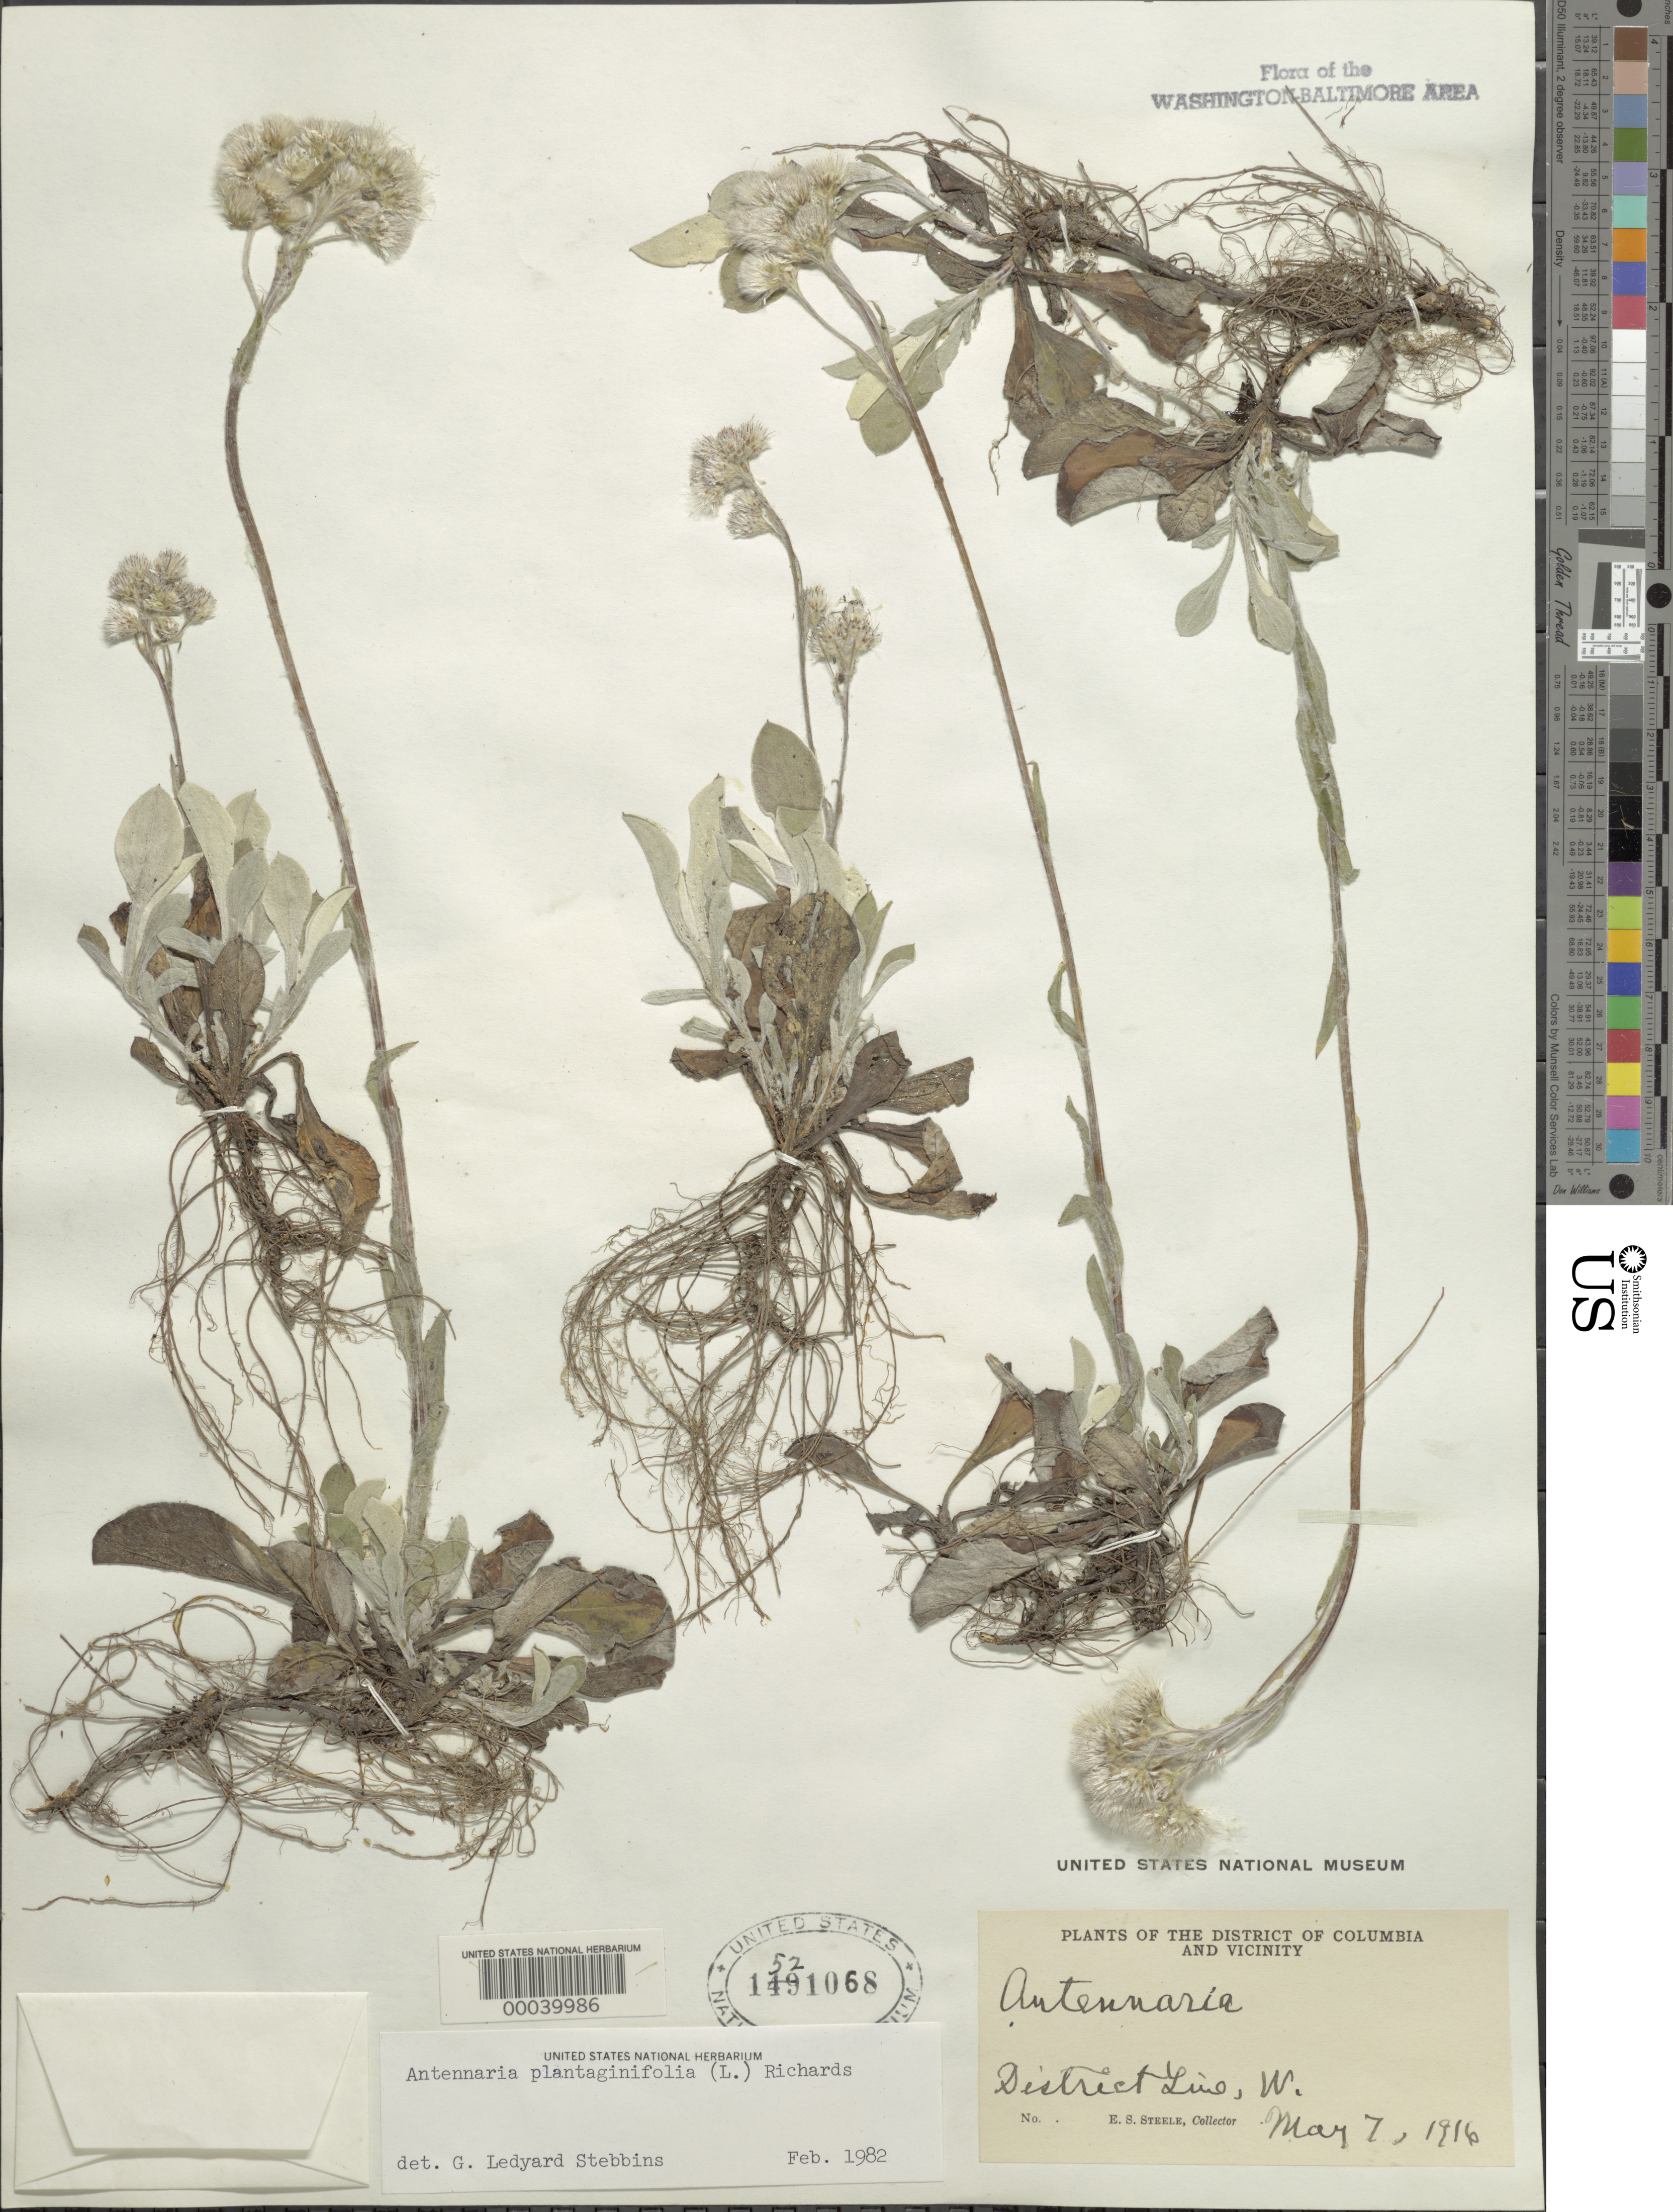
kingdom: Plantae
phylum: Tracheophyta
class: Magnoliopsida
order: Asterales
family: Asteraceae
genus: Antennaria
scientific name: Antennaria plantaginifolia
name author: (L.) Richardson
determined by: Stebbins, G. L.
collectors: E. Steele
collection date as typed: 07 May 1916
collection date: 1916-05-07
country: United States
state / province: District of Columbia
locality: District Line West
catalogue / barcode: US 1521068